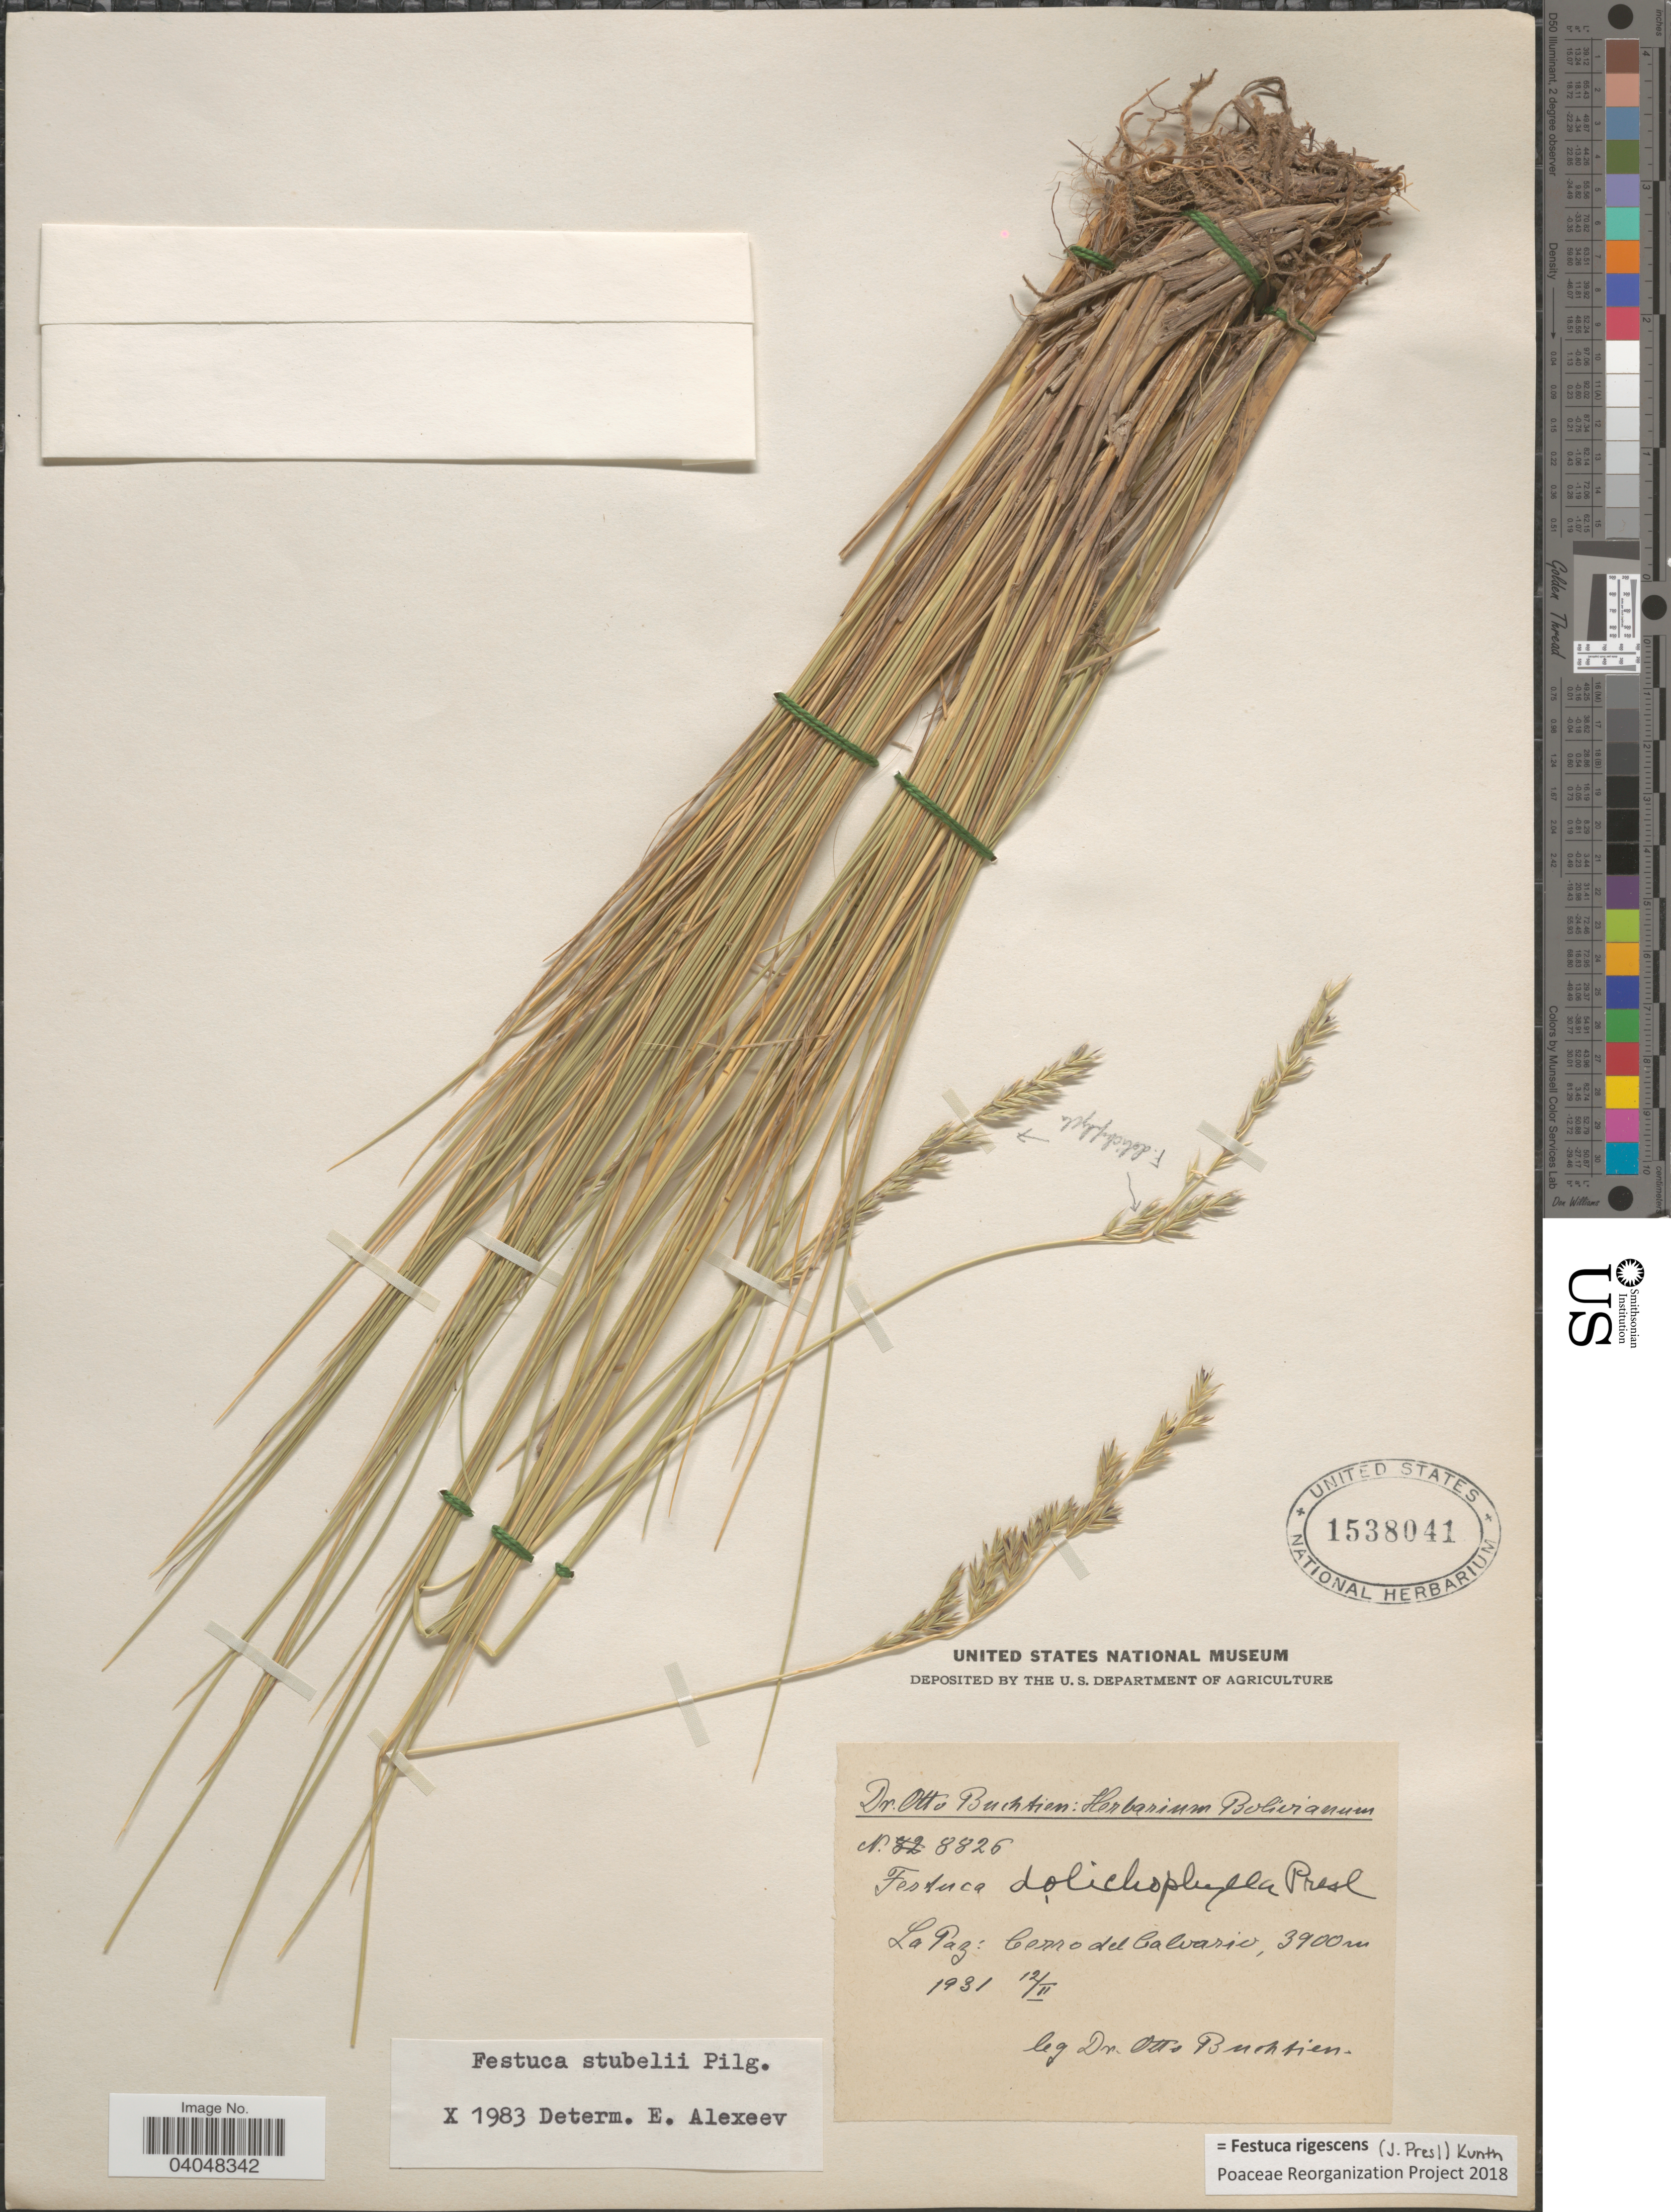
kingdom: Plantae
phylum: Tracheophyta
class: Liliopsida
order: Poales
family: Poaceae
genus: Festuca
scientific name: Festuca rigescens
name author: (J. Presl) Kunth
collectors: O. Buchtien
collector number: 8826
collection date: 1931-02-12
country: Bolivia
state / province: La Paz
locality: Cerro del Calvario.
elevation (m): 3900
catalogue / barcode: US 1538041